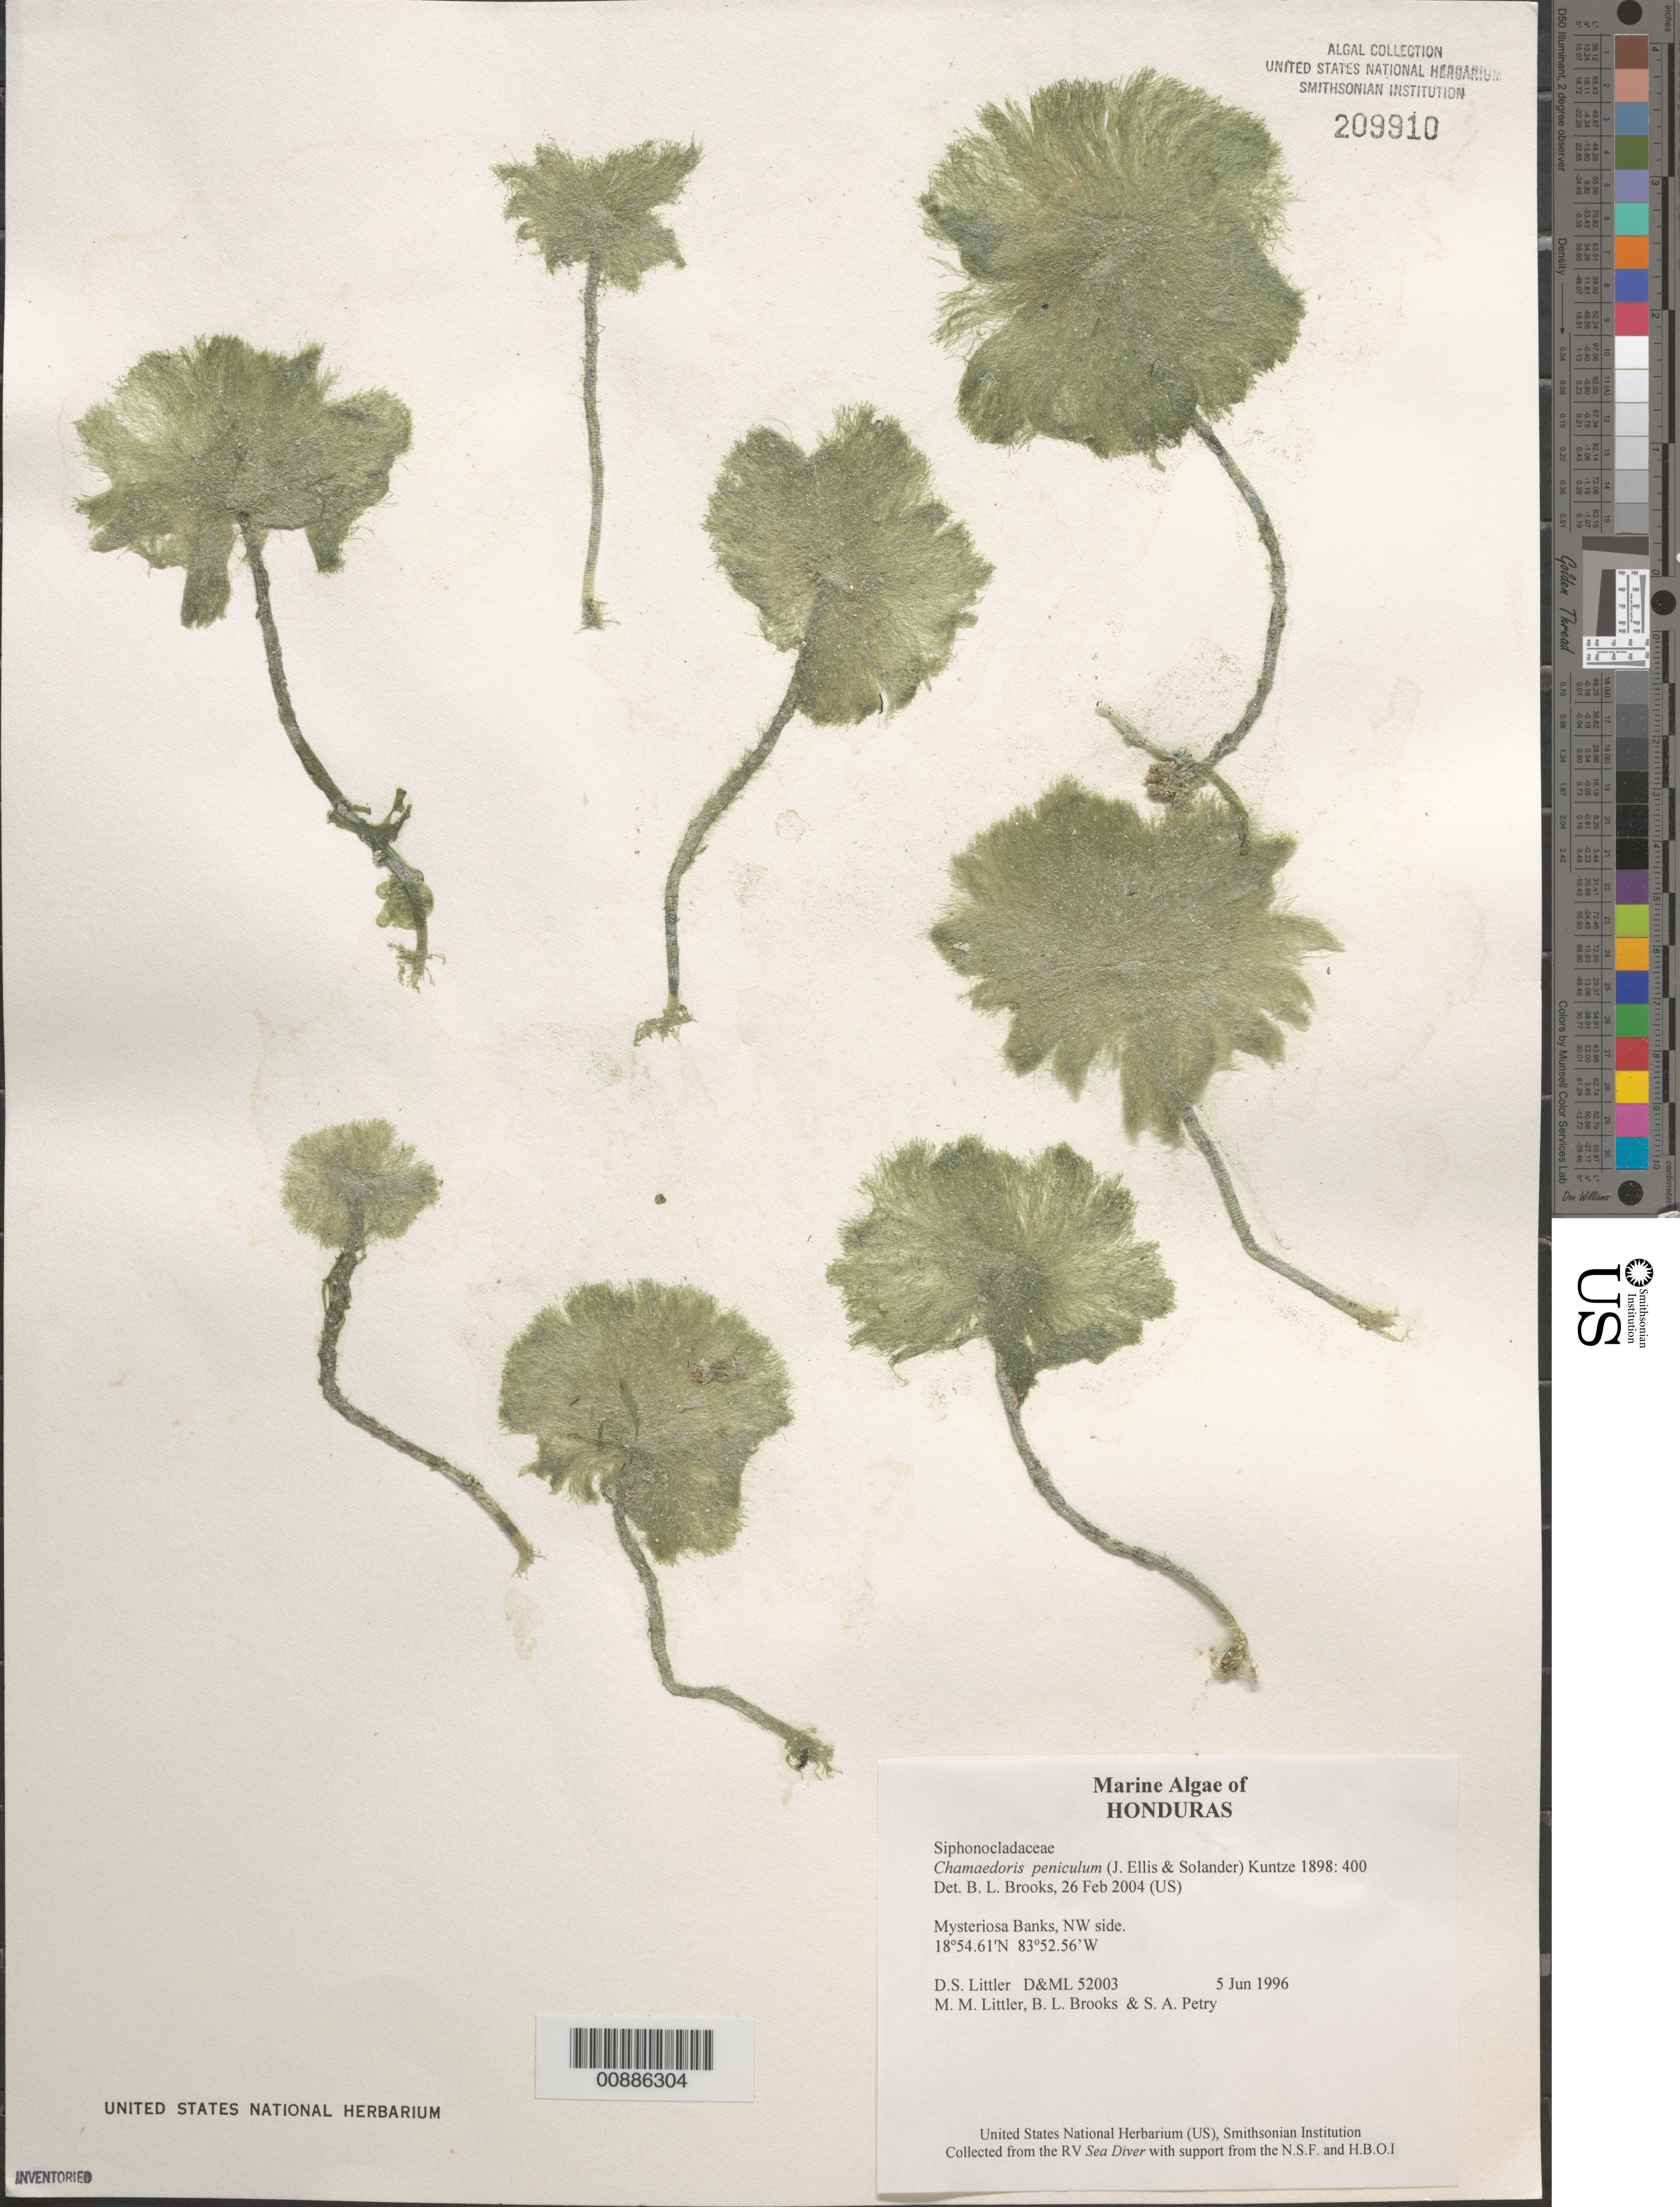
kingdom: Plantae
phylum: Chlorophyta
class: Ulvophyceae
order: Siphonocladales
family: Siphonocladaceae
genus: Chamaedoris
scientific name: Chamaedoris peniculum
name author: (J. Ellis & Sol.) Kuntze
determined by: Brooks, B. L., (BOT), Smithsonian Institution - National Museum of Natural History (UNITED STATES)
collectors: D. S. Littler, M. M. Littler, B. Brooks & S. Petry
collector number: D&ML 52003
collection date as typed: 05 Jun 1996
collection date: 1996-06-05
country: Honduras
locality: Mysteriosa Banks, northwest side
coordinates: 18 54.61'N, 83 52.56'W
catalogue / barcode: US 209910